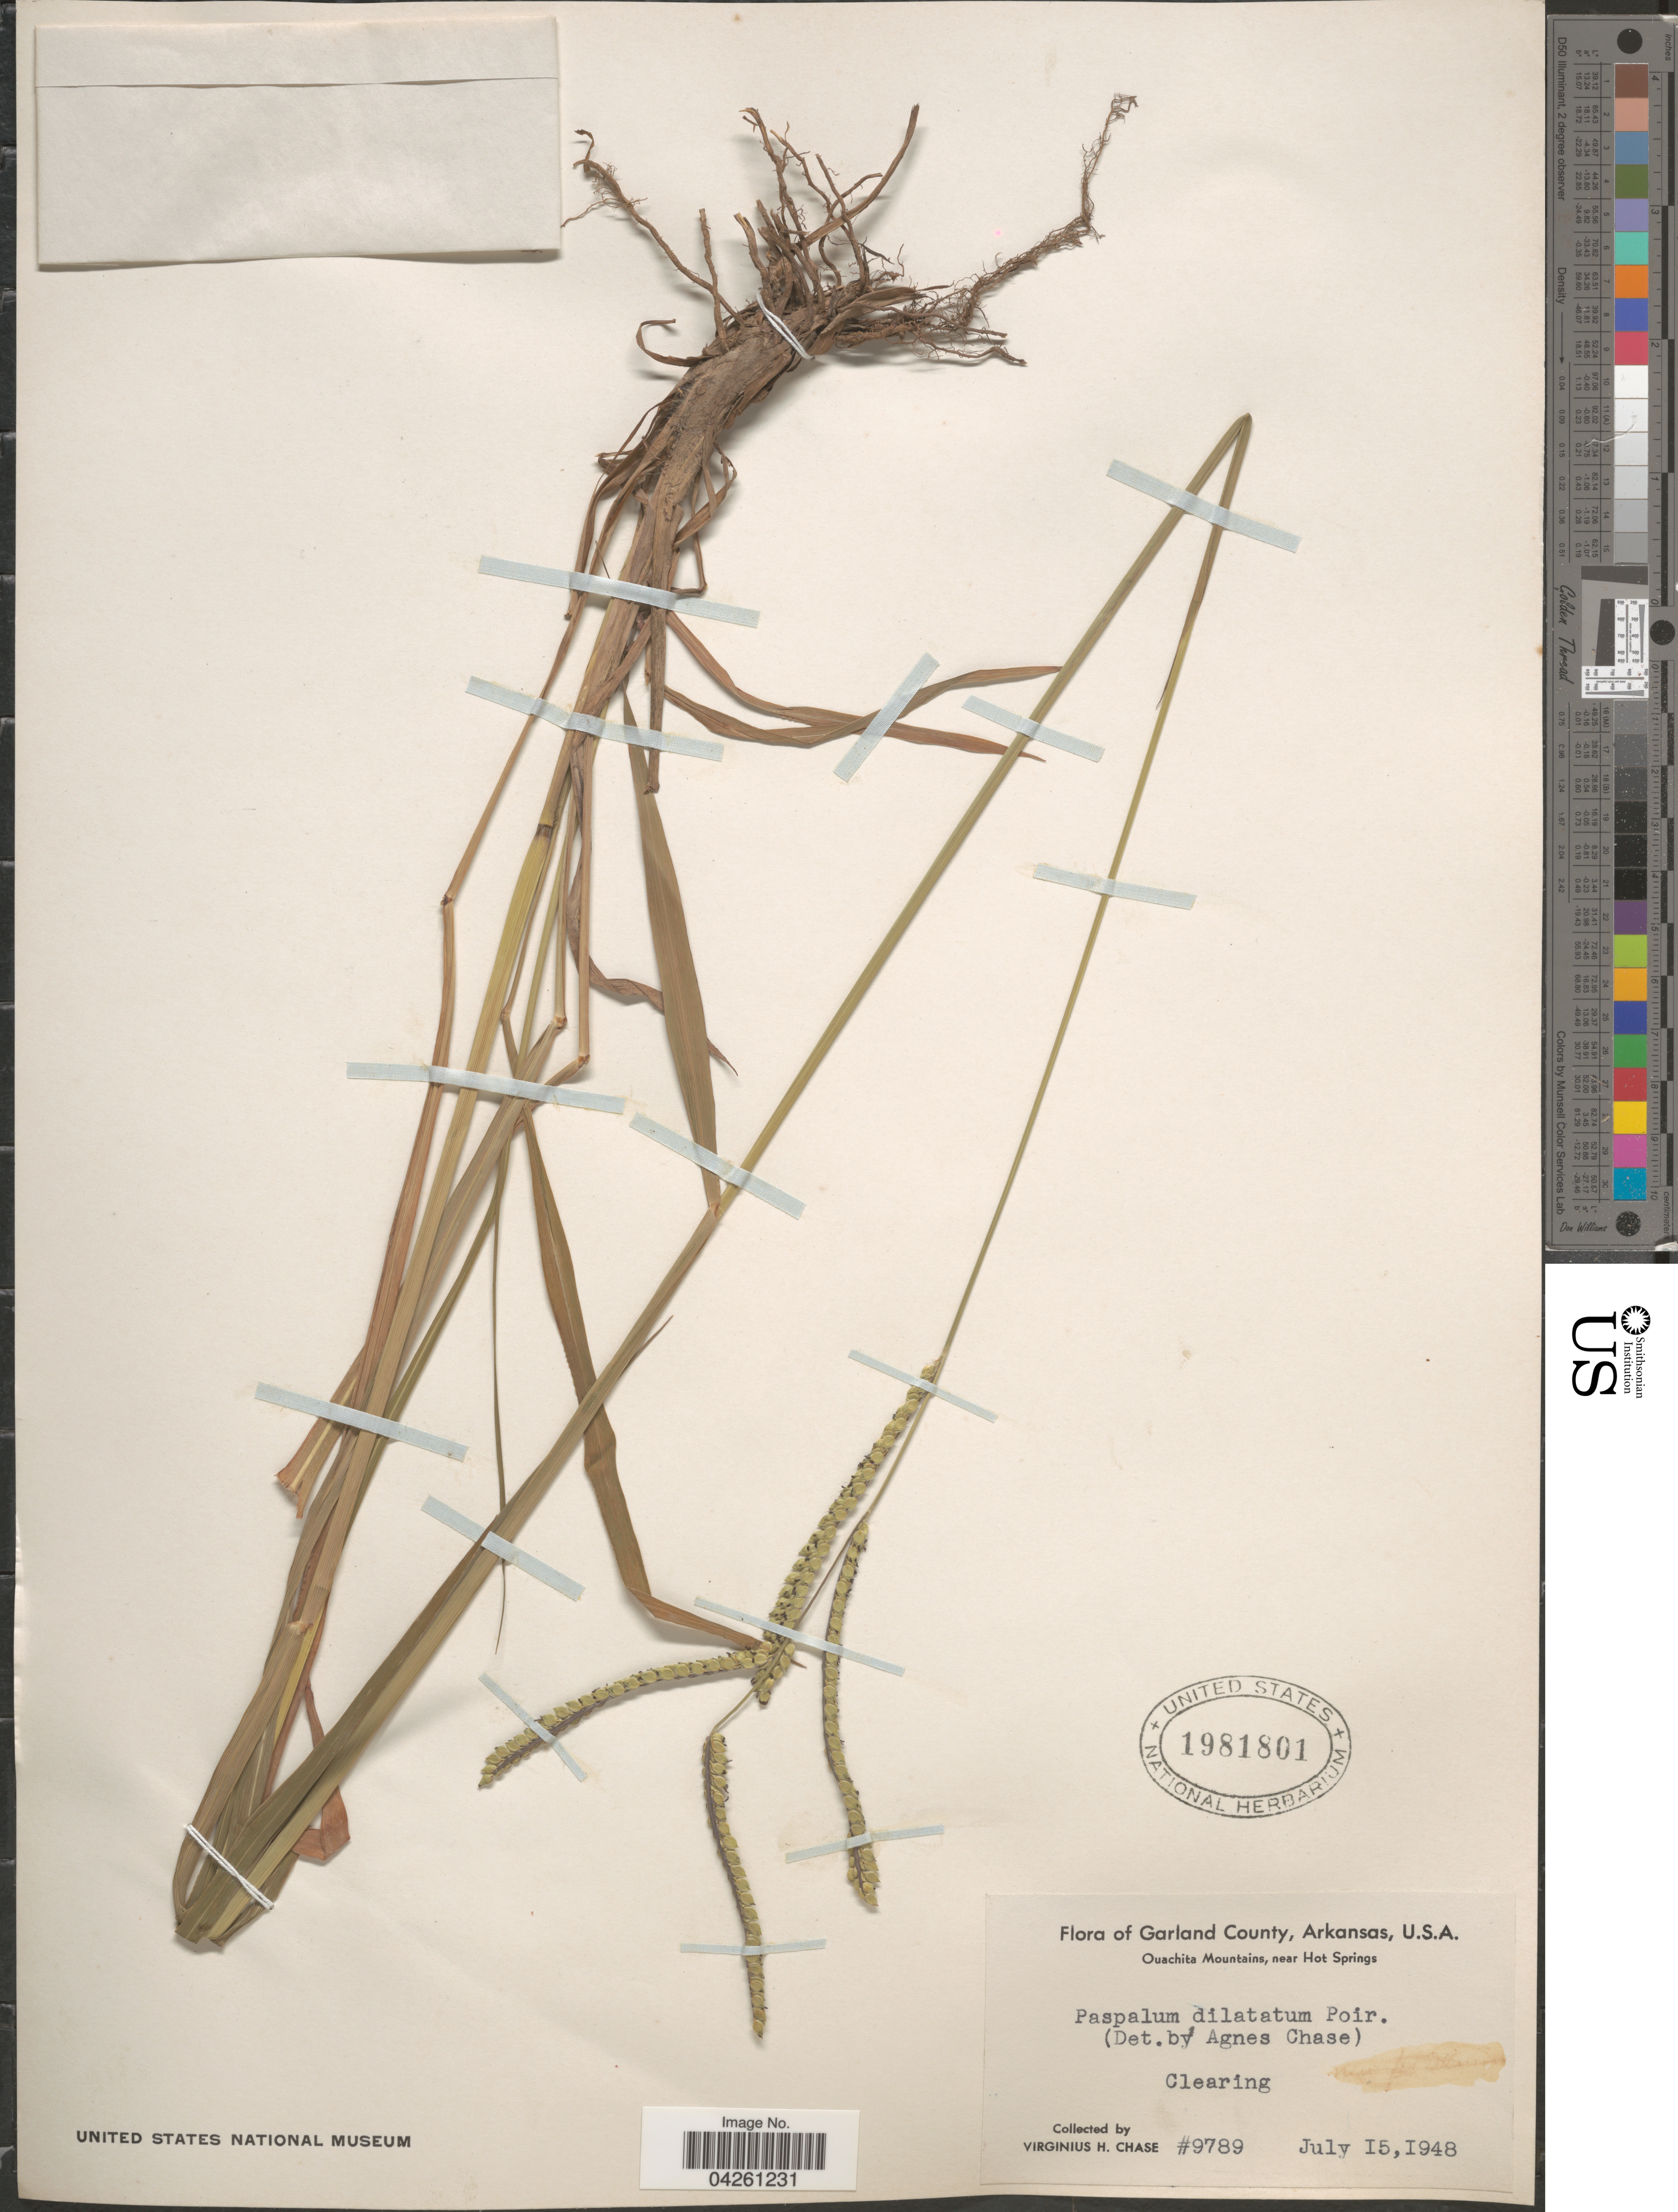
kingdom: Plantae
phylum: Tracheophyta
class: Liliopsida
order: Poales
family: Poaceae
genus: Paspalum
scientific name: Paspalum dilatatum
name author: Poir.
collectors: V. H. Chase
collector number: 9789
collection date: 1948-07-15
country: United States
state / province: Arkansas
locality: Garland County. Ouachita Mountains, near Hot Springs. Clearing.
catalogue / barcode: US 1981801